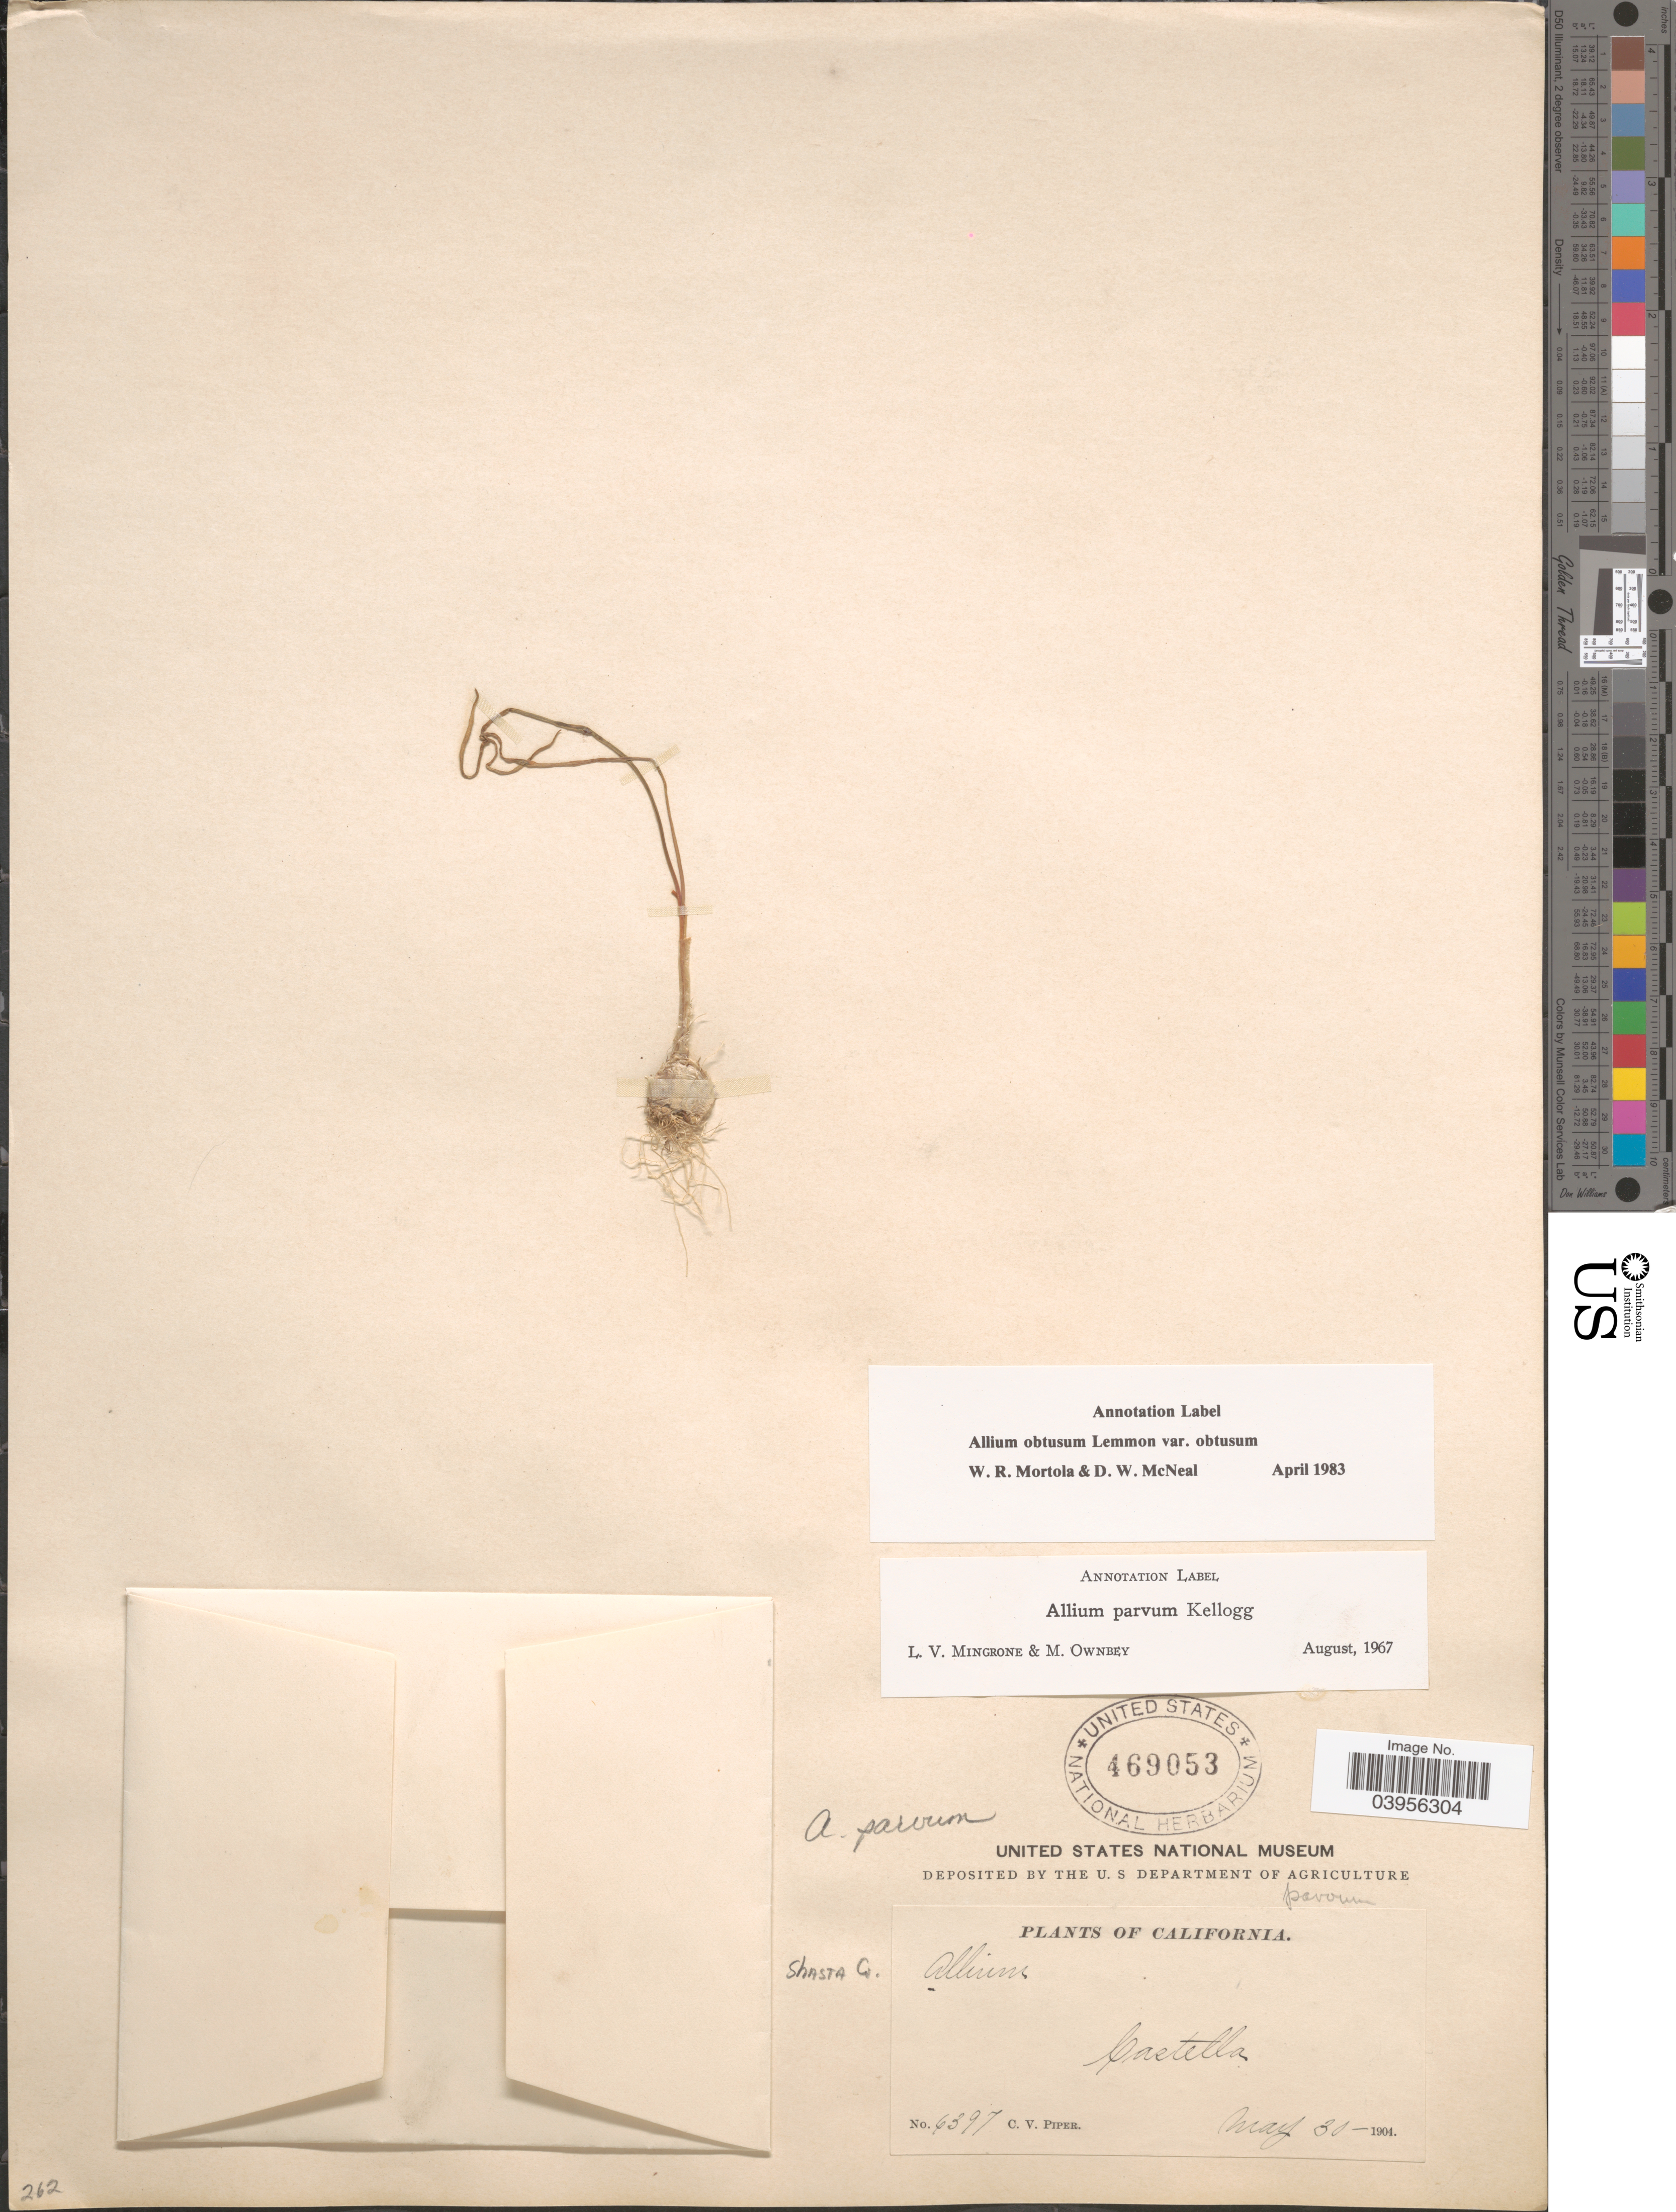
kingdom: Plantae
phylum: Tracheophyta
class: Liliopsida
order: Asparagales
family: Amaryllidaceae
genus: Allium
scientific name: Allium obtusum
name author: Lemmon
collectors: C. V. Piper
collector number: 6397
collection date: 1904-05-30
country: United States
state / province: California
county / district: Shasta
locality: Shasta Co. Castella.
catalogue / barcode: US 469053